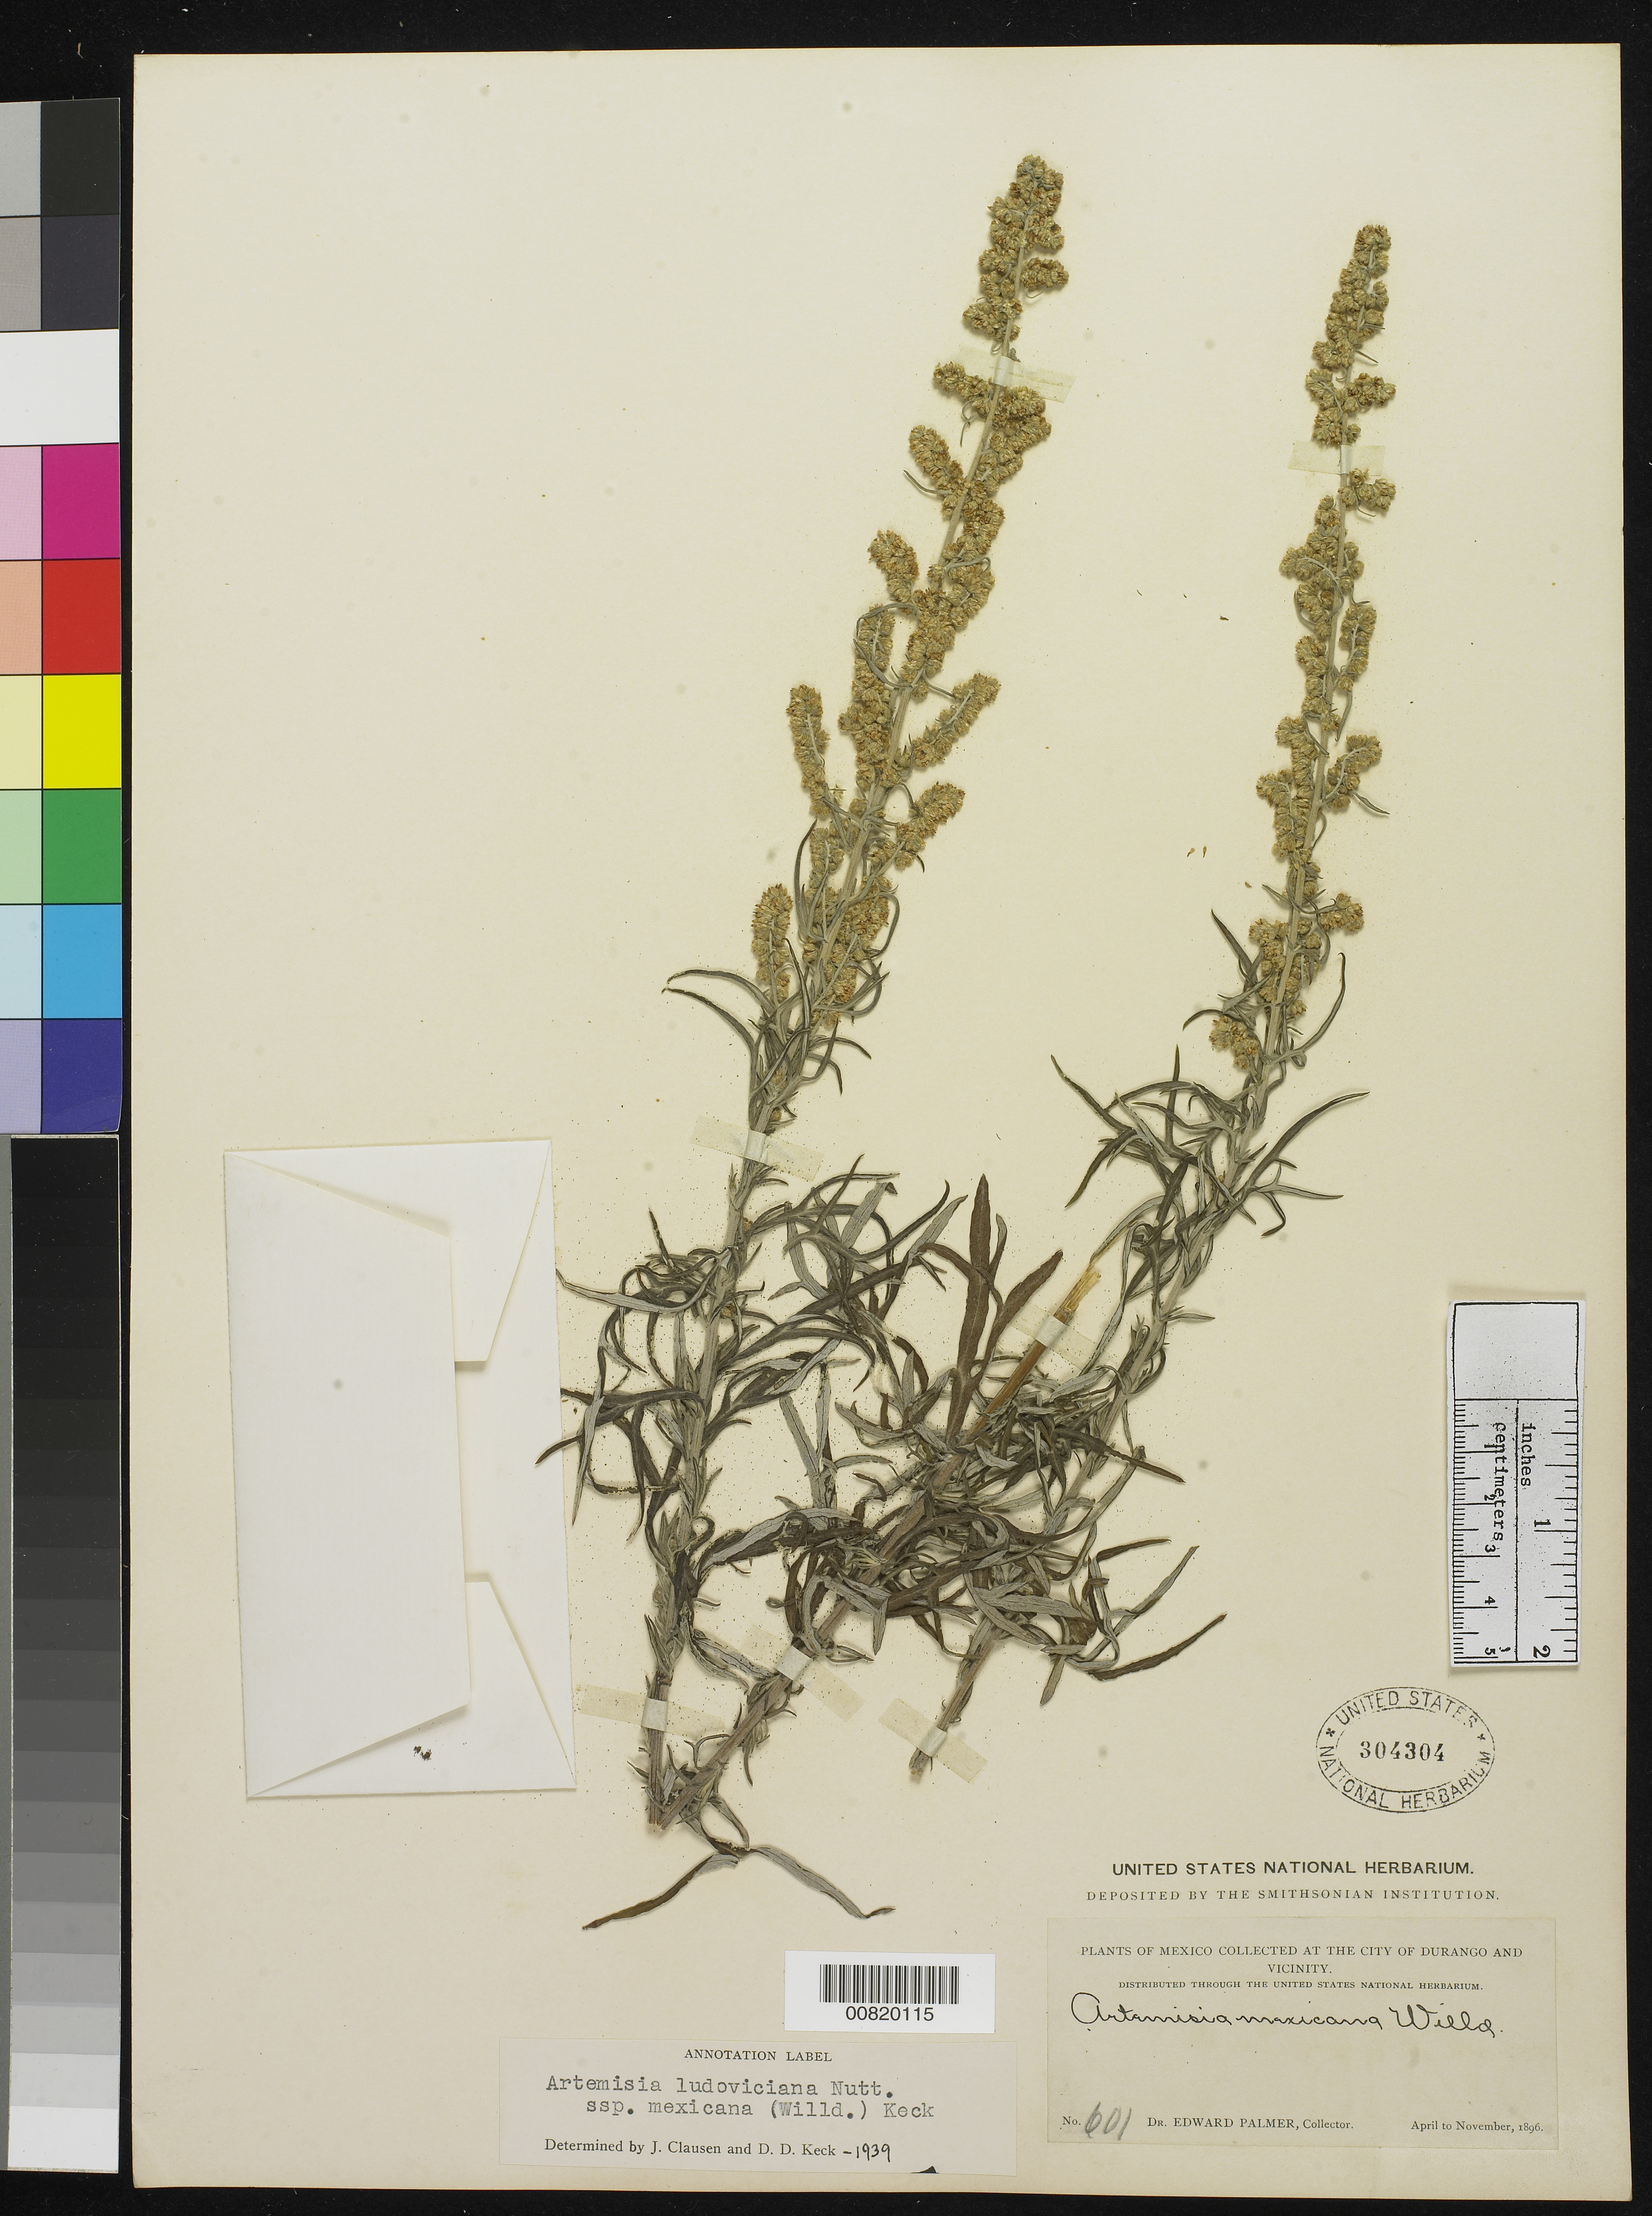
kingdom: Plantae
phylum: Tracheophyta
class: Magnoliopsida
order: Asterales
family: Asteraceae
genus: Artemisia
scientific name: Artemisia ludoviciana subsp. mexicana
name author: (Willd. ex Spreng.) D.D. Keck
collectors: E. Palmer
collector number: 601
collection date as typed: Apr 1896 to -- Nov 1896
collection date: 1896-04/1896-11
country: Mexico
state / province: Durango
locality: City of Durango and vicinity.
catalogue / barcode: US 304304